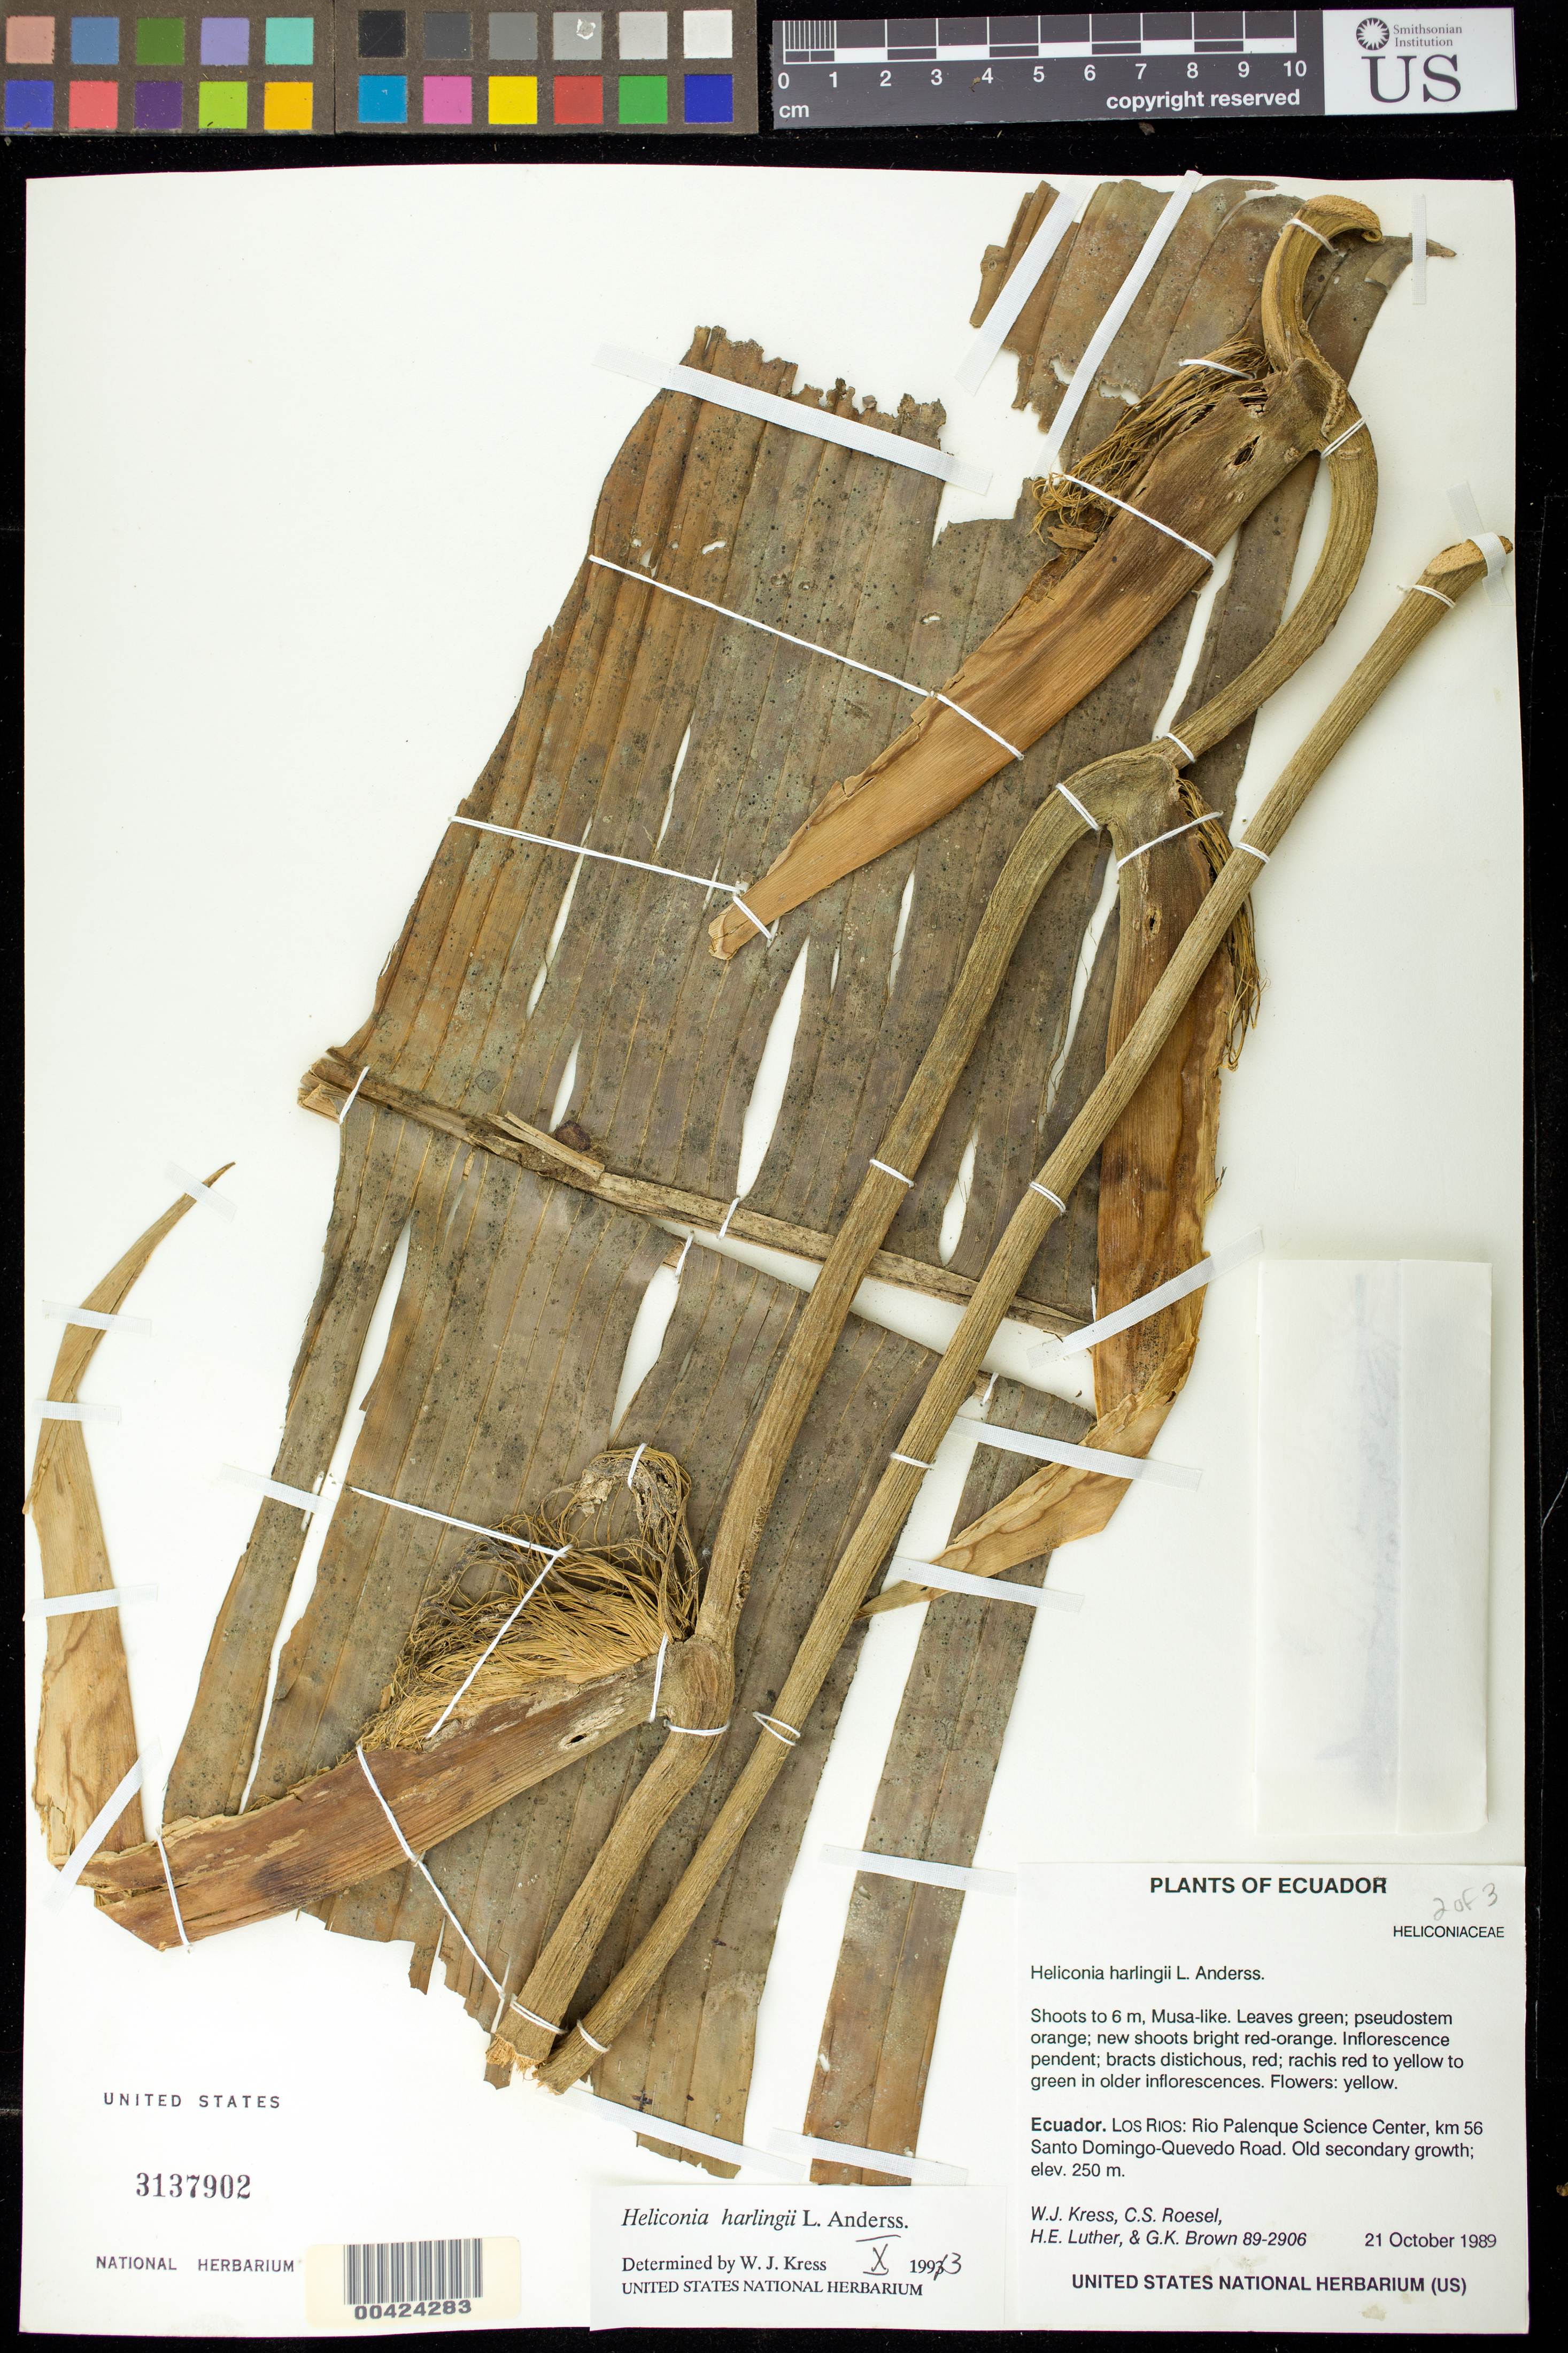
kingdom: Plantae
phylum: Tracheophyta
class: Liliopsida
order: Zingiberales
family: Heliconiaceae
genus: Heliconia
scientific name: Heliconia harlingii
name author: L. Andersson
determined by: Kress, W. J., (US), Smithsonian Institution - National Museum of Natural History (UNITED STATES)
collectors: W. J. Kress, C. S. Roesel, Harry E. Luther & G. K. Brown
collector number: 89-2906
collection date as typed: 21 Oct 1989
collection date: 1989-10-21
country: Ecuador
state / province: Los Ríos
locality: Rio palenque science center, km 56 Santo Domingo - Quevedo road.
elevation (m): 250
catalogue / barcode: US 3137902